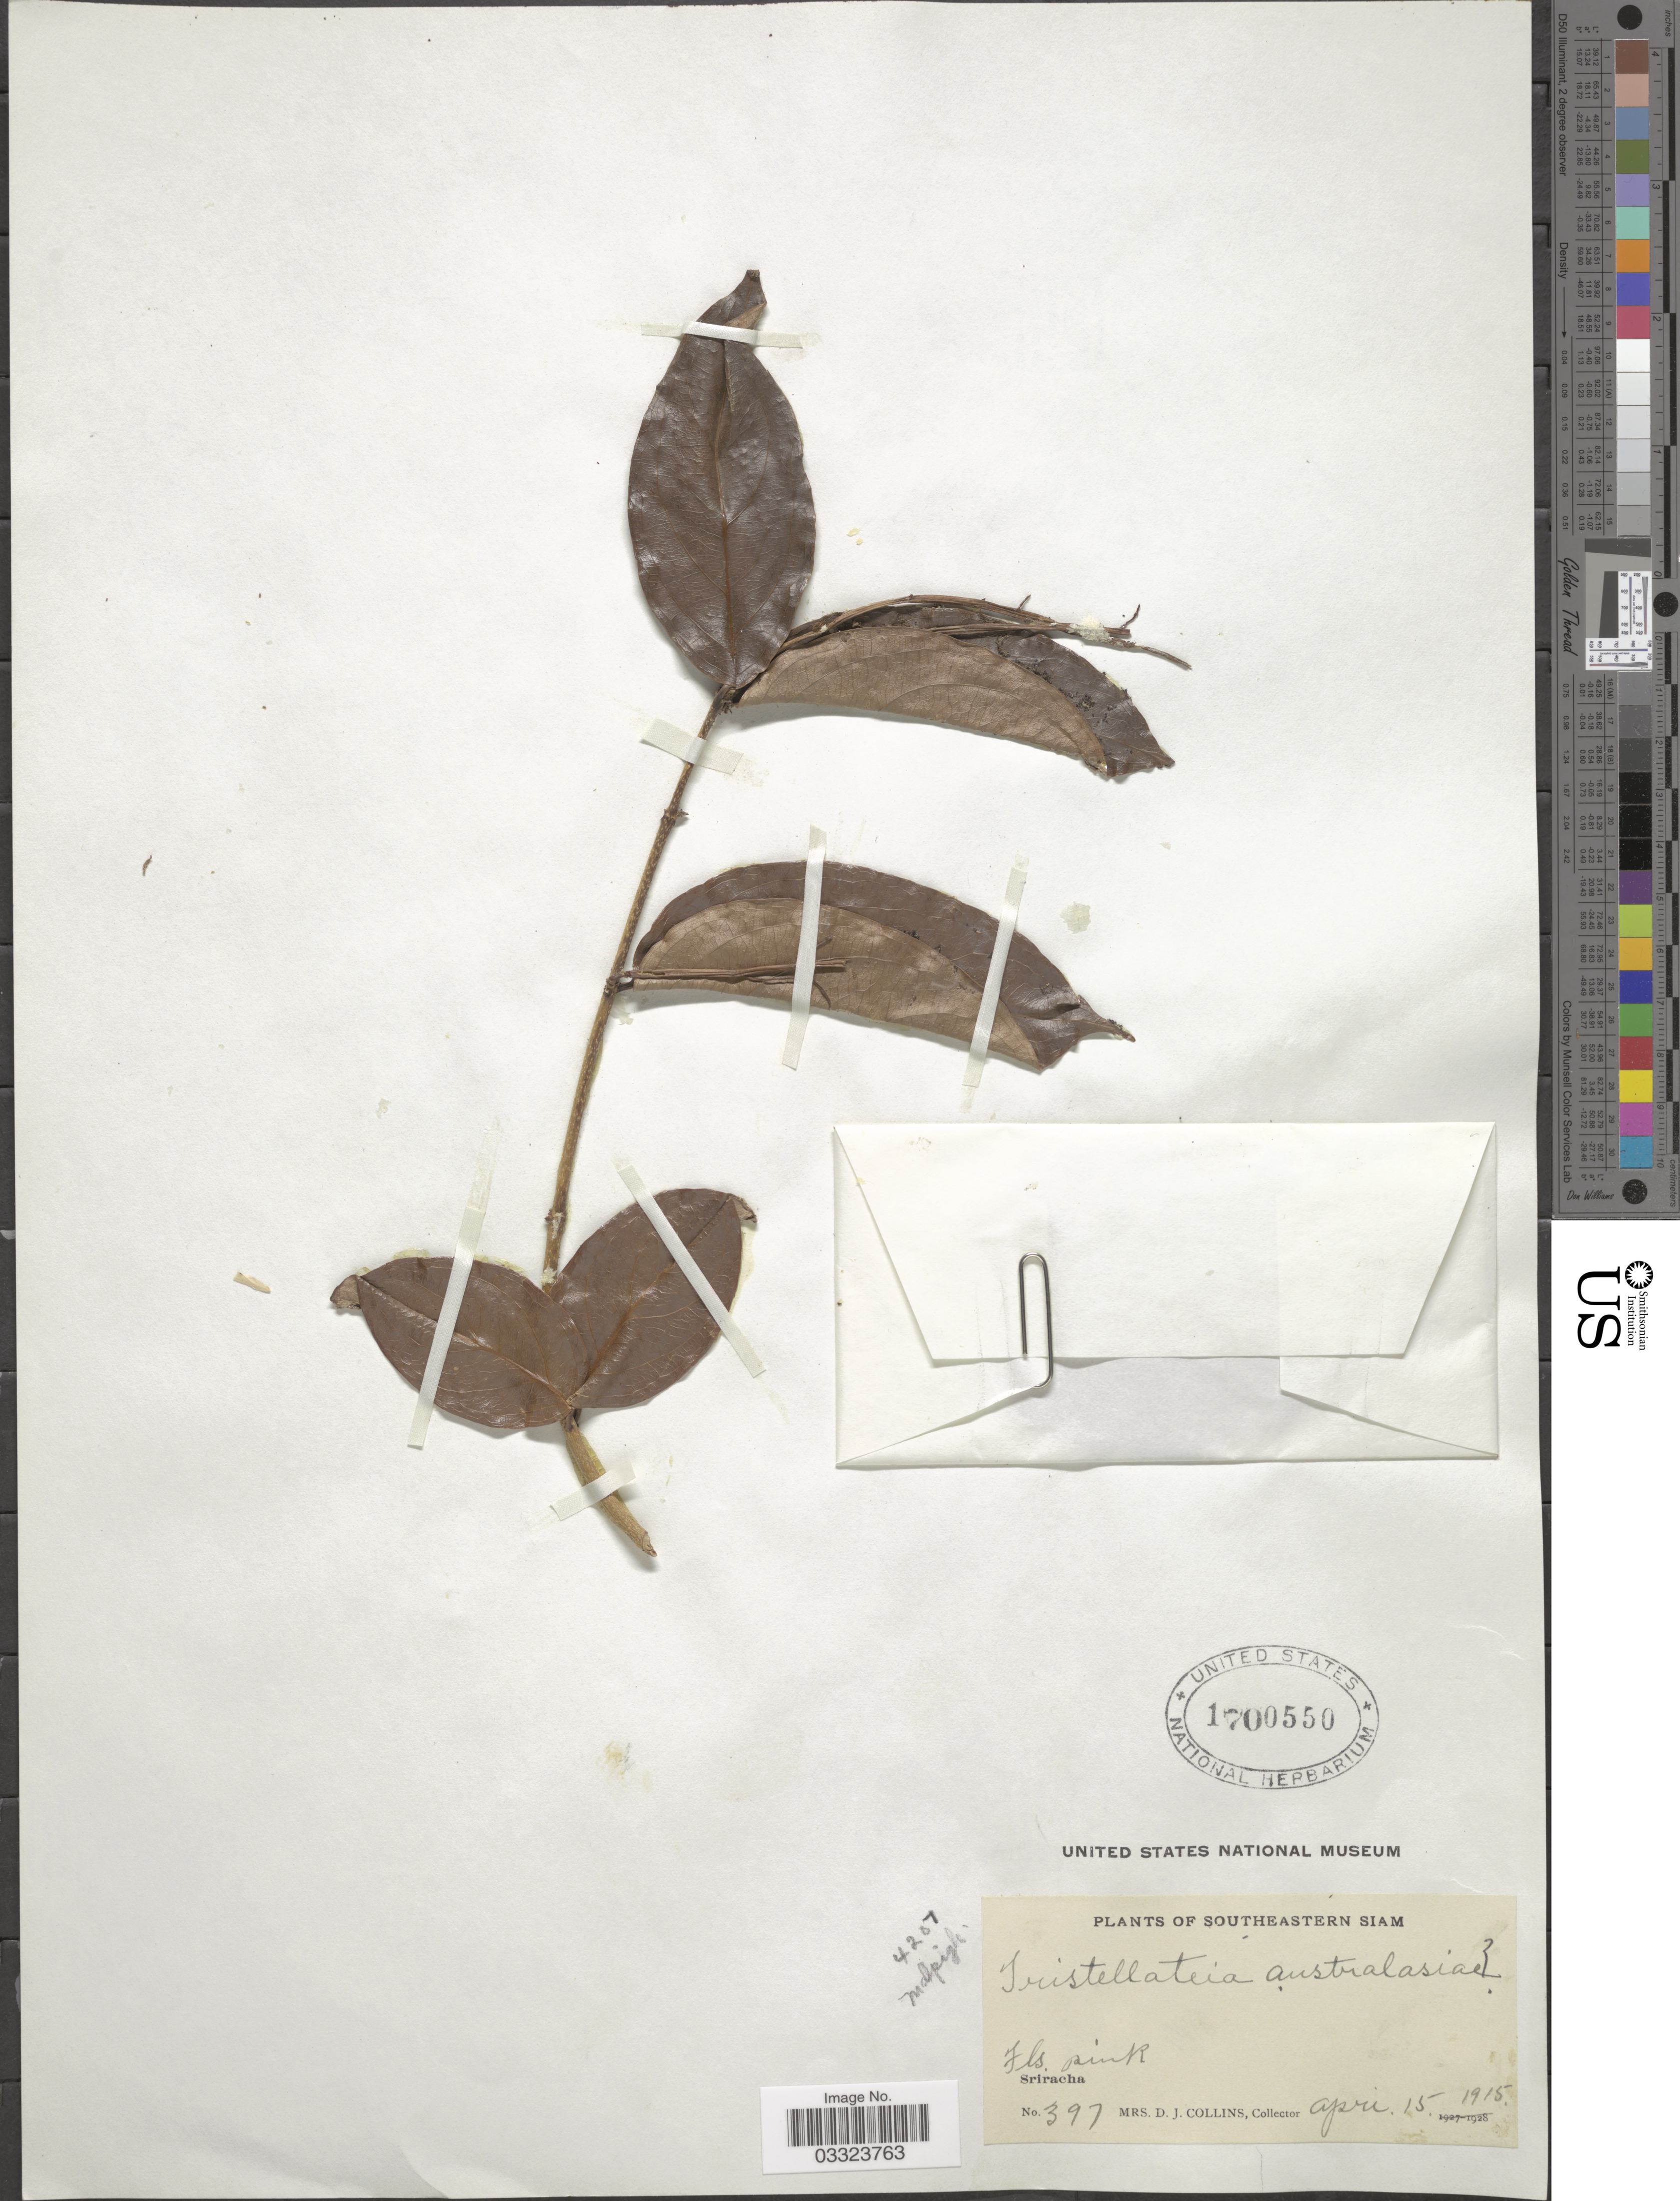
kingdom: Plantae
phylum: Tracheophyta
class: Magnoliopsida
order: Malpighiales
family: Malpighiaceae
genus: Tristellateia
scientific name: Tristellateia australasiae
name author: A. Rich.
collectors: Mrs. D. J. Collins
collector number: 397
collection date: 1915-04-15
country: Thailand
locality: Southeastern Siam. Sriracha.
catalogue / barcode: US 1700550